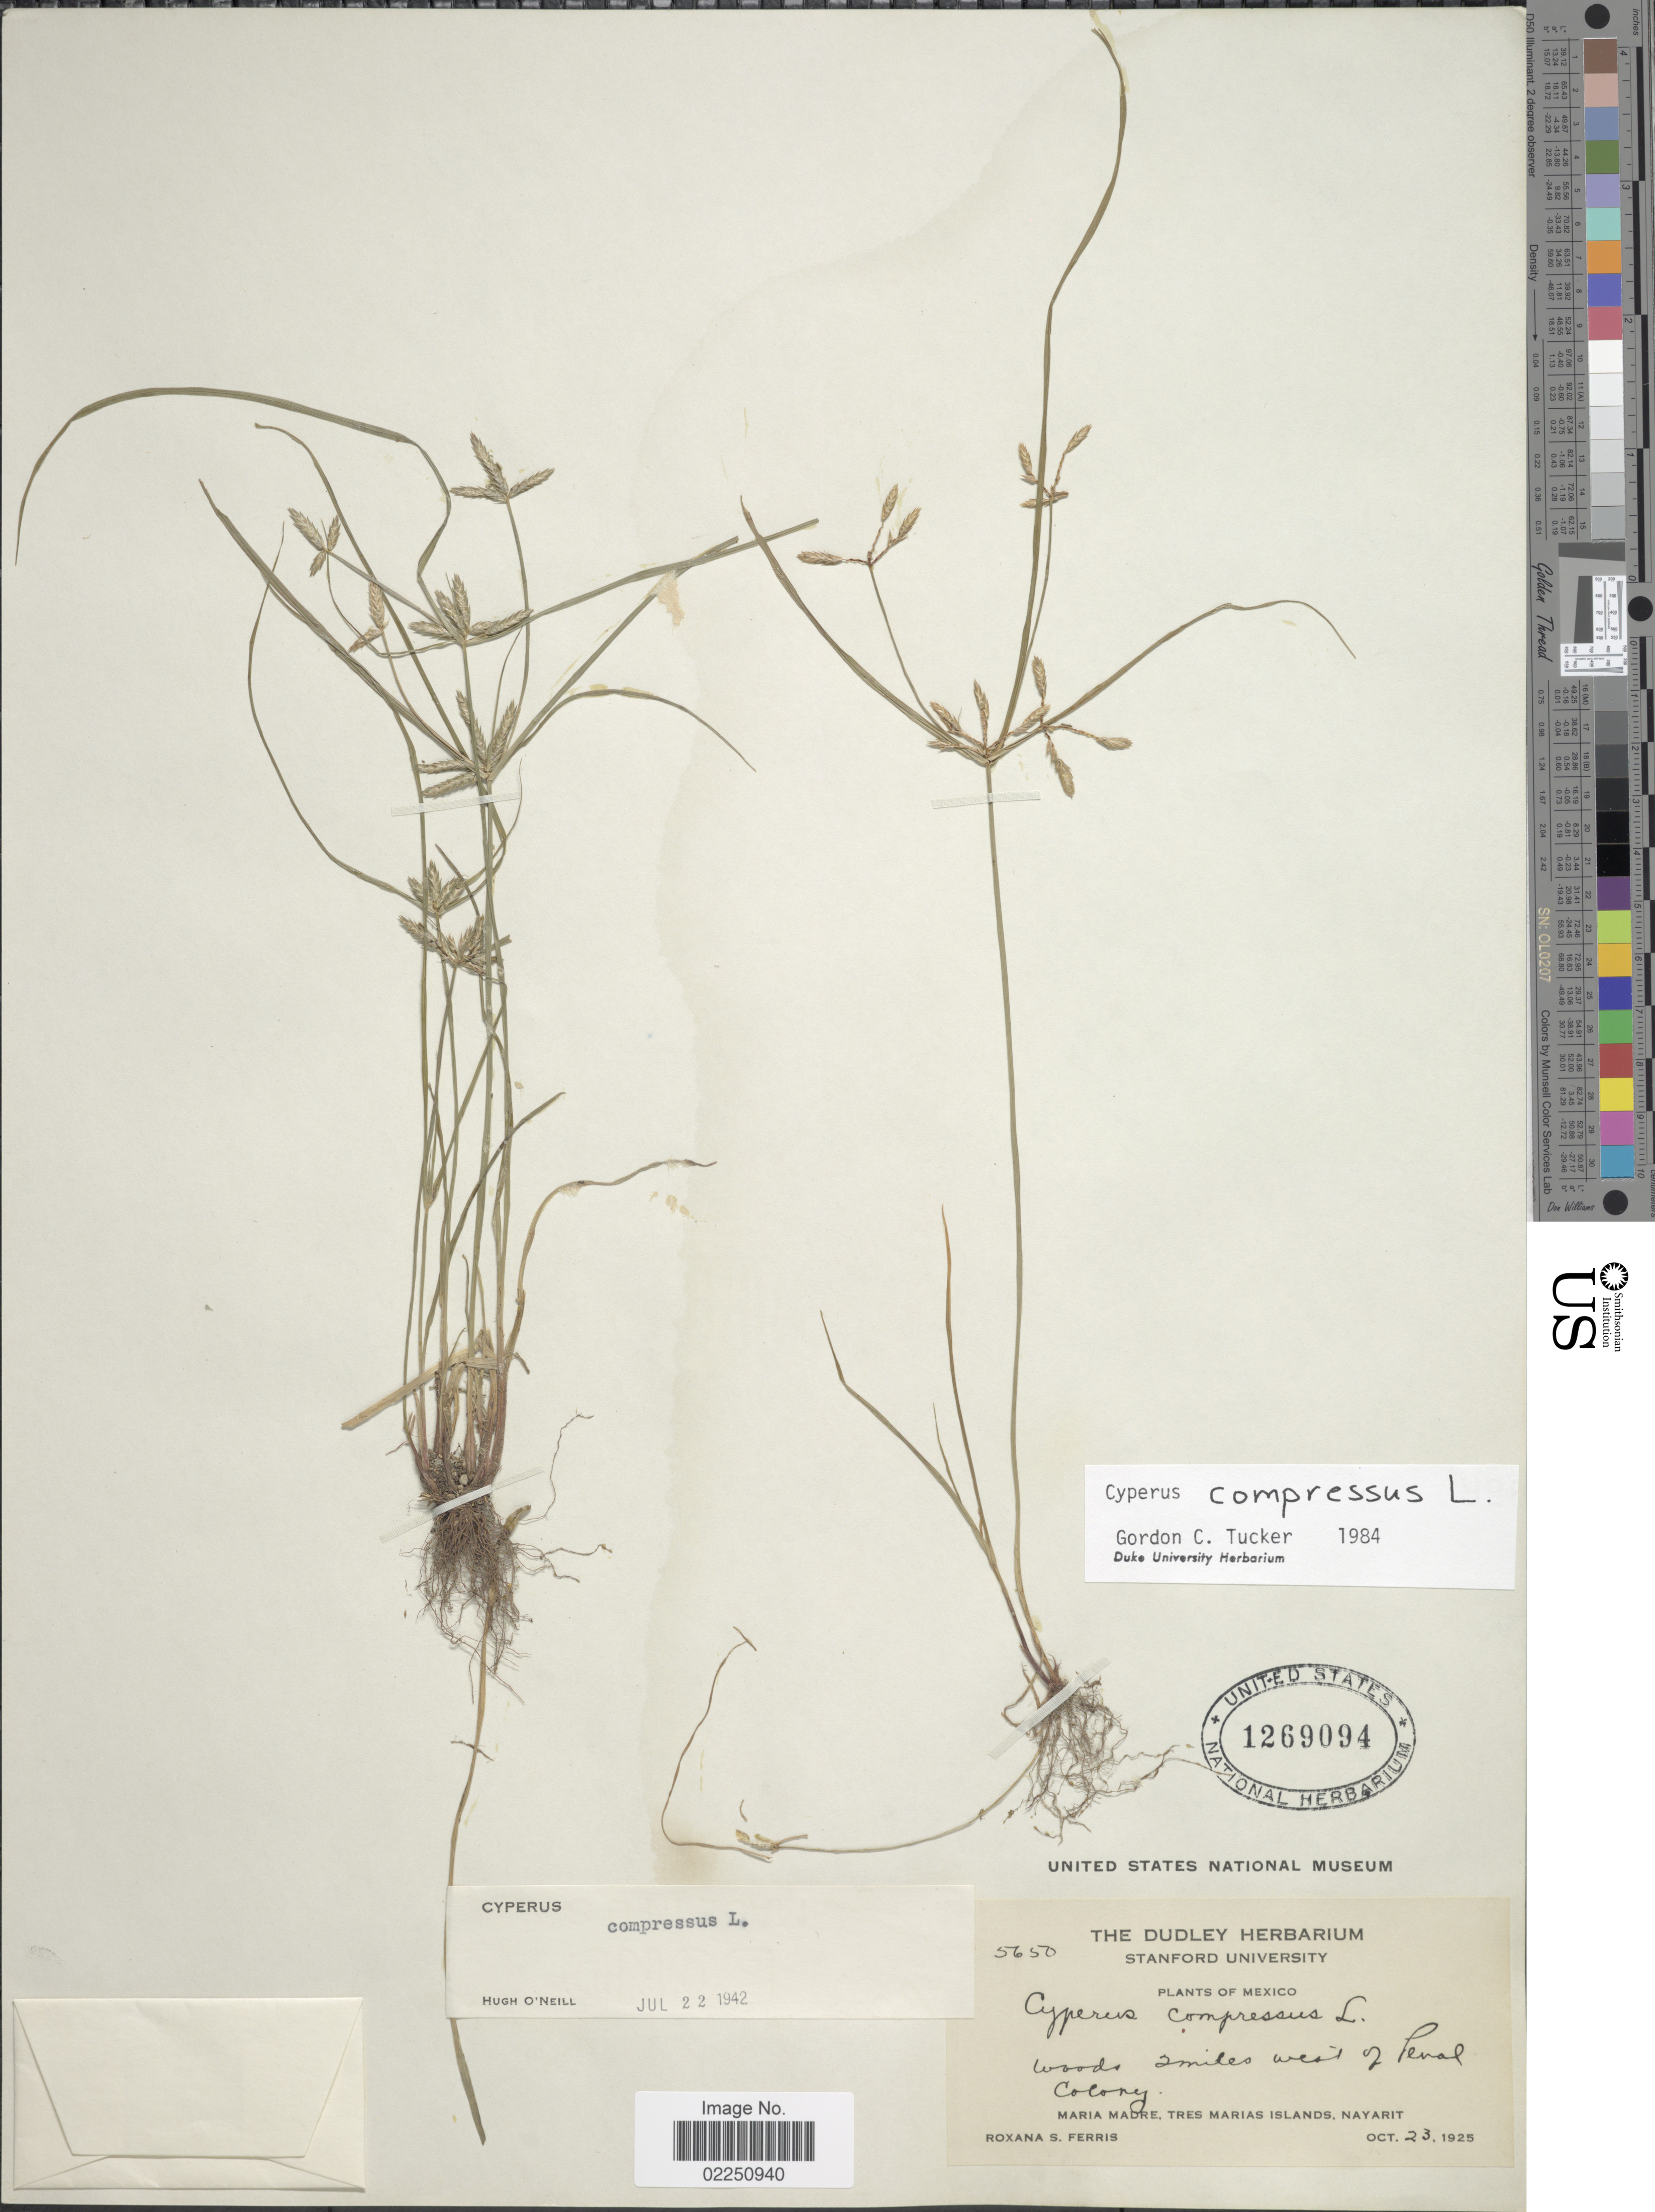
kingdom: Plantae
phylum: Tracheophyta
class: Liliopsida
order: Poales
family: Cyperaceae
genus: Cyperus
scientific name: Cyperus compressus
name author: L.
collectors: R. S. Ferris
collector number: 5650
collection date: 1925-10-23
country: Mexico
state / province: Nayarit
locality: Woods 2 miles west of Penal Colony. Maria Madre, Tres Marias Islands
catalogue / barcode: US 1269094